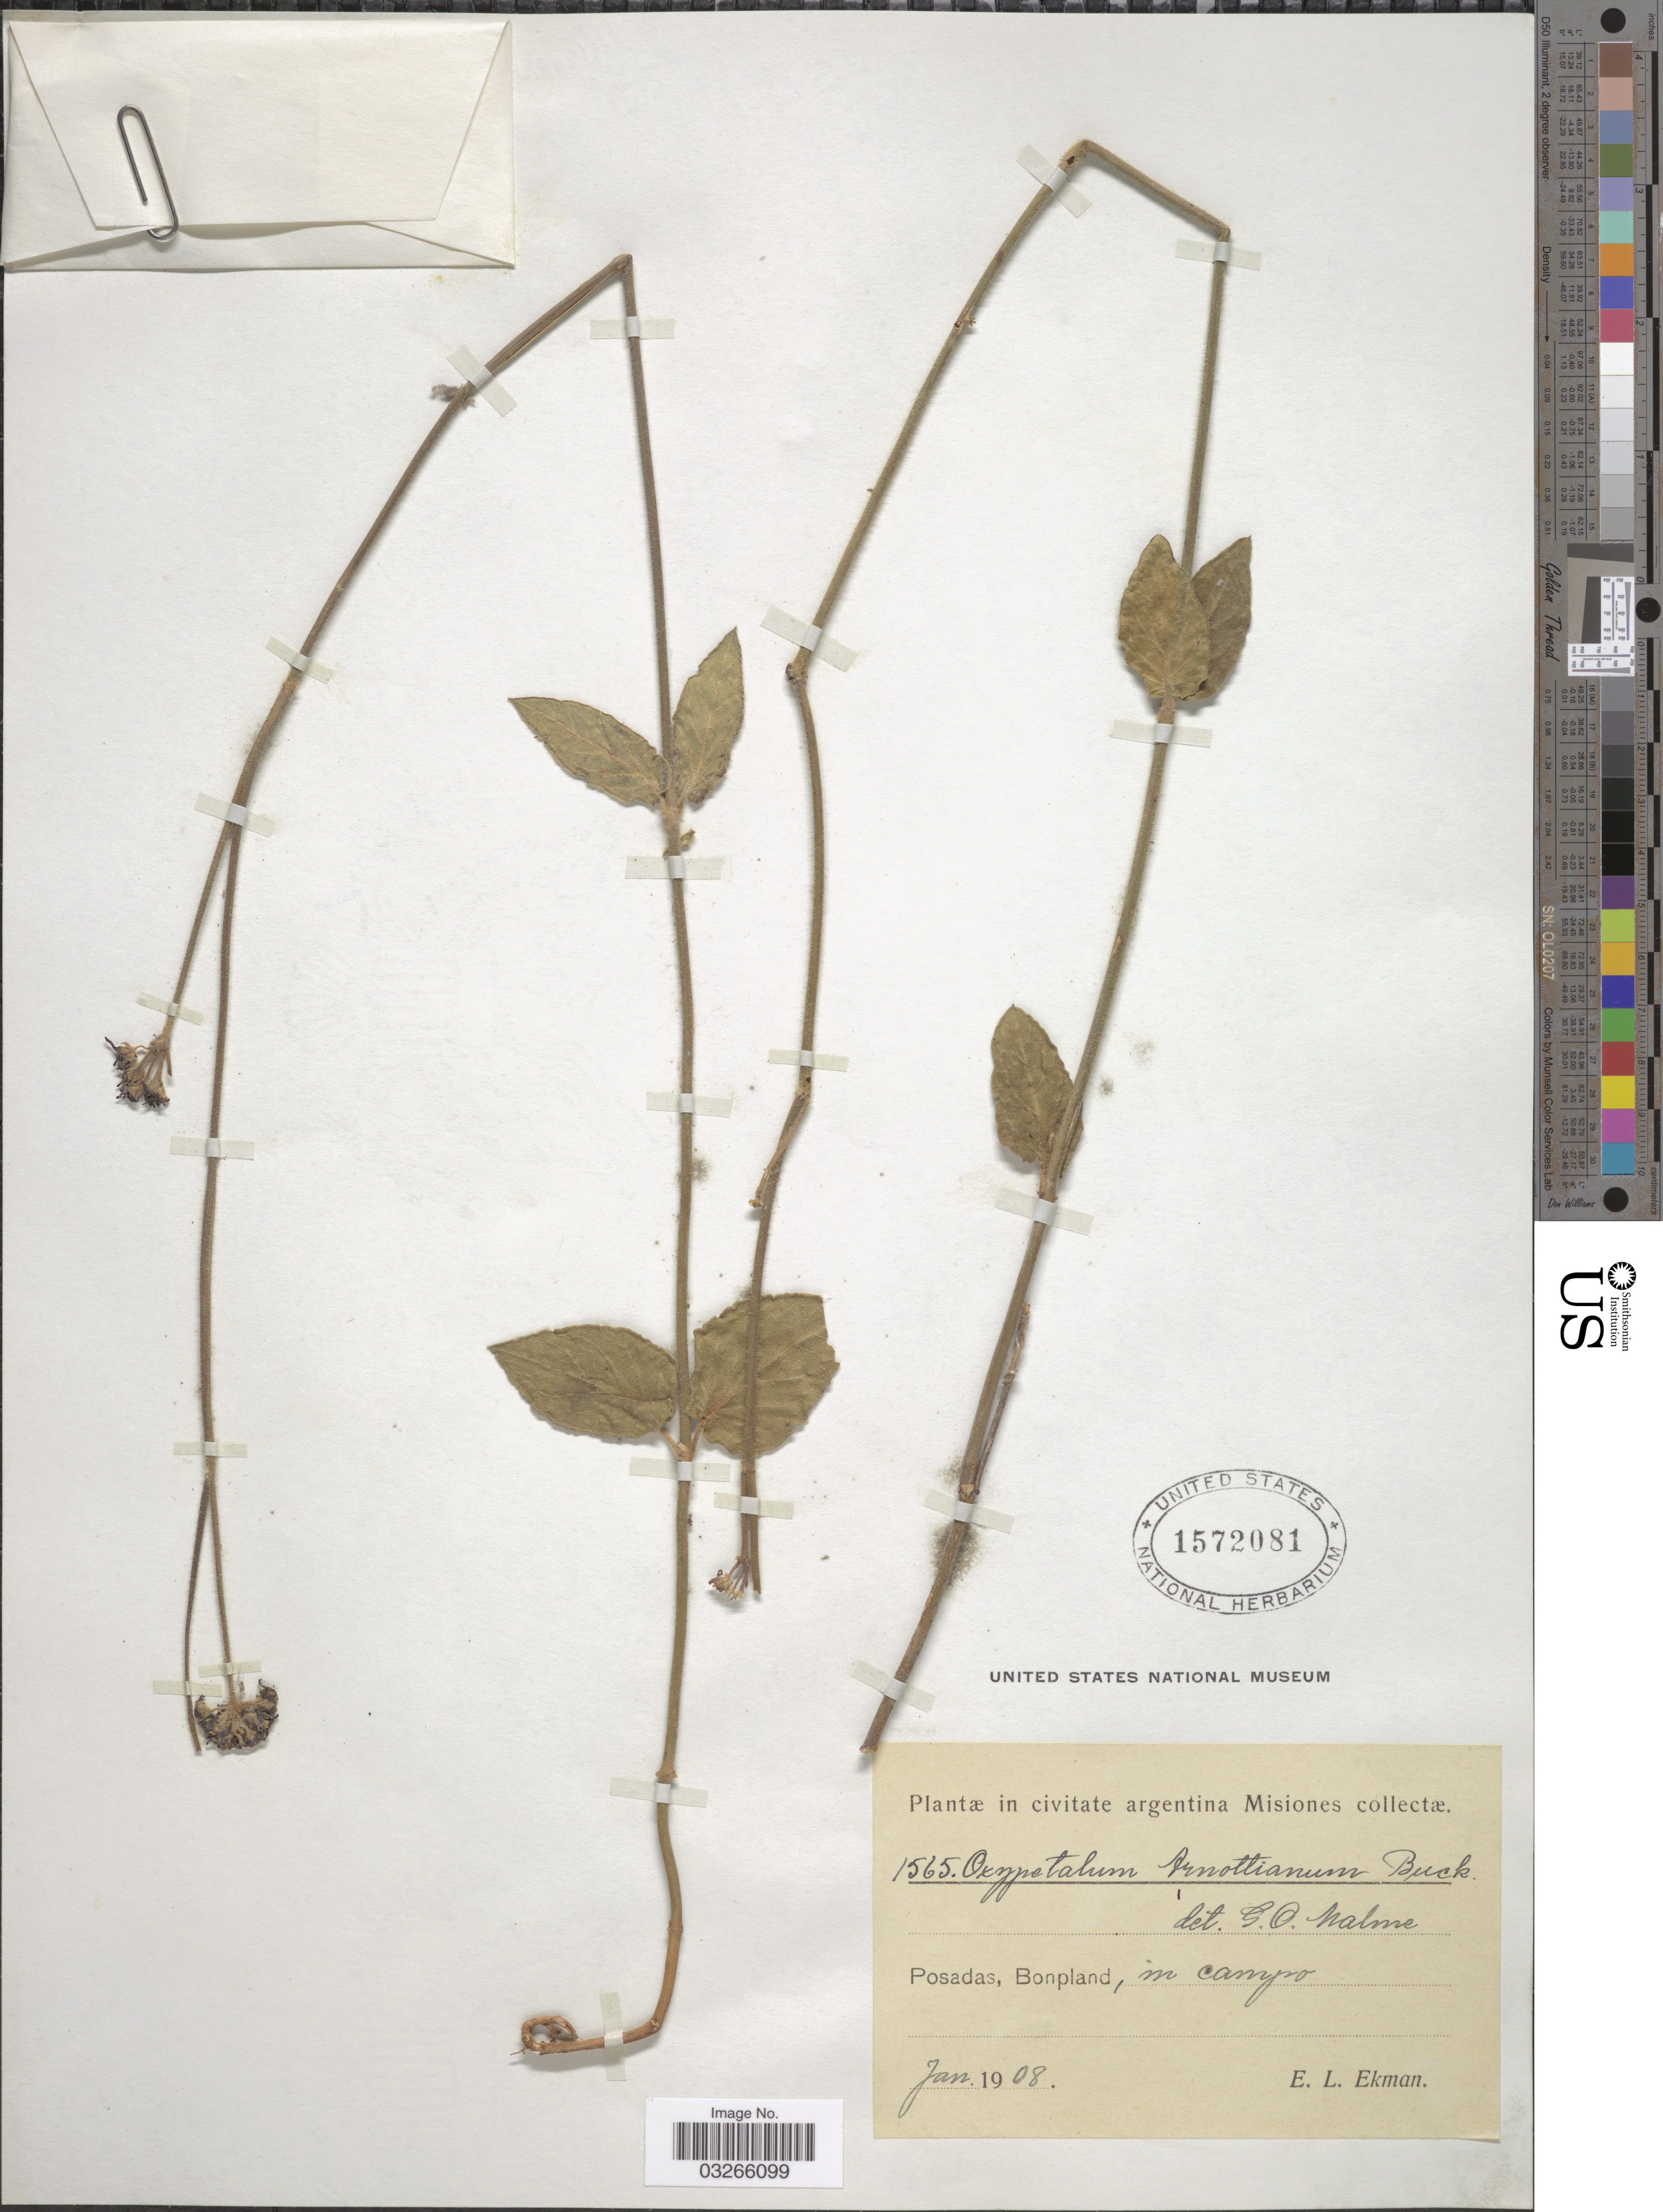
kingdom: Plantae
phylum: Tracheophyta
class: Magnoliopsida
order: Gentianales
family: Apocynaceae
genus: Oxypetalum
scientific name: Oxypetalum arnottianum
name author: H. Buek ex E. Fourn.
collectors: E. L. Ekman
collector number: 1565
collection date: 1908-01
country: Argentina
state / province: Misiones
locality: In civitate argentina Misiones. Posadas, Bonpland, in campo.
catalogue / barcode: US 1572081